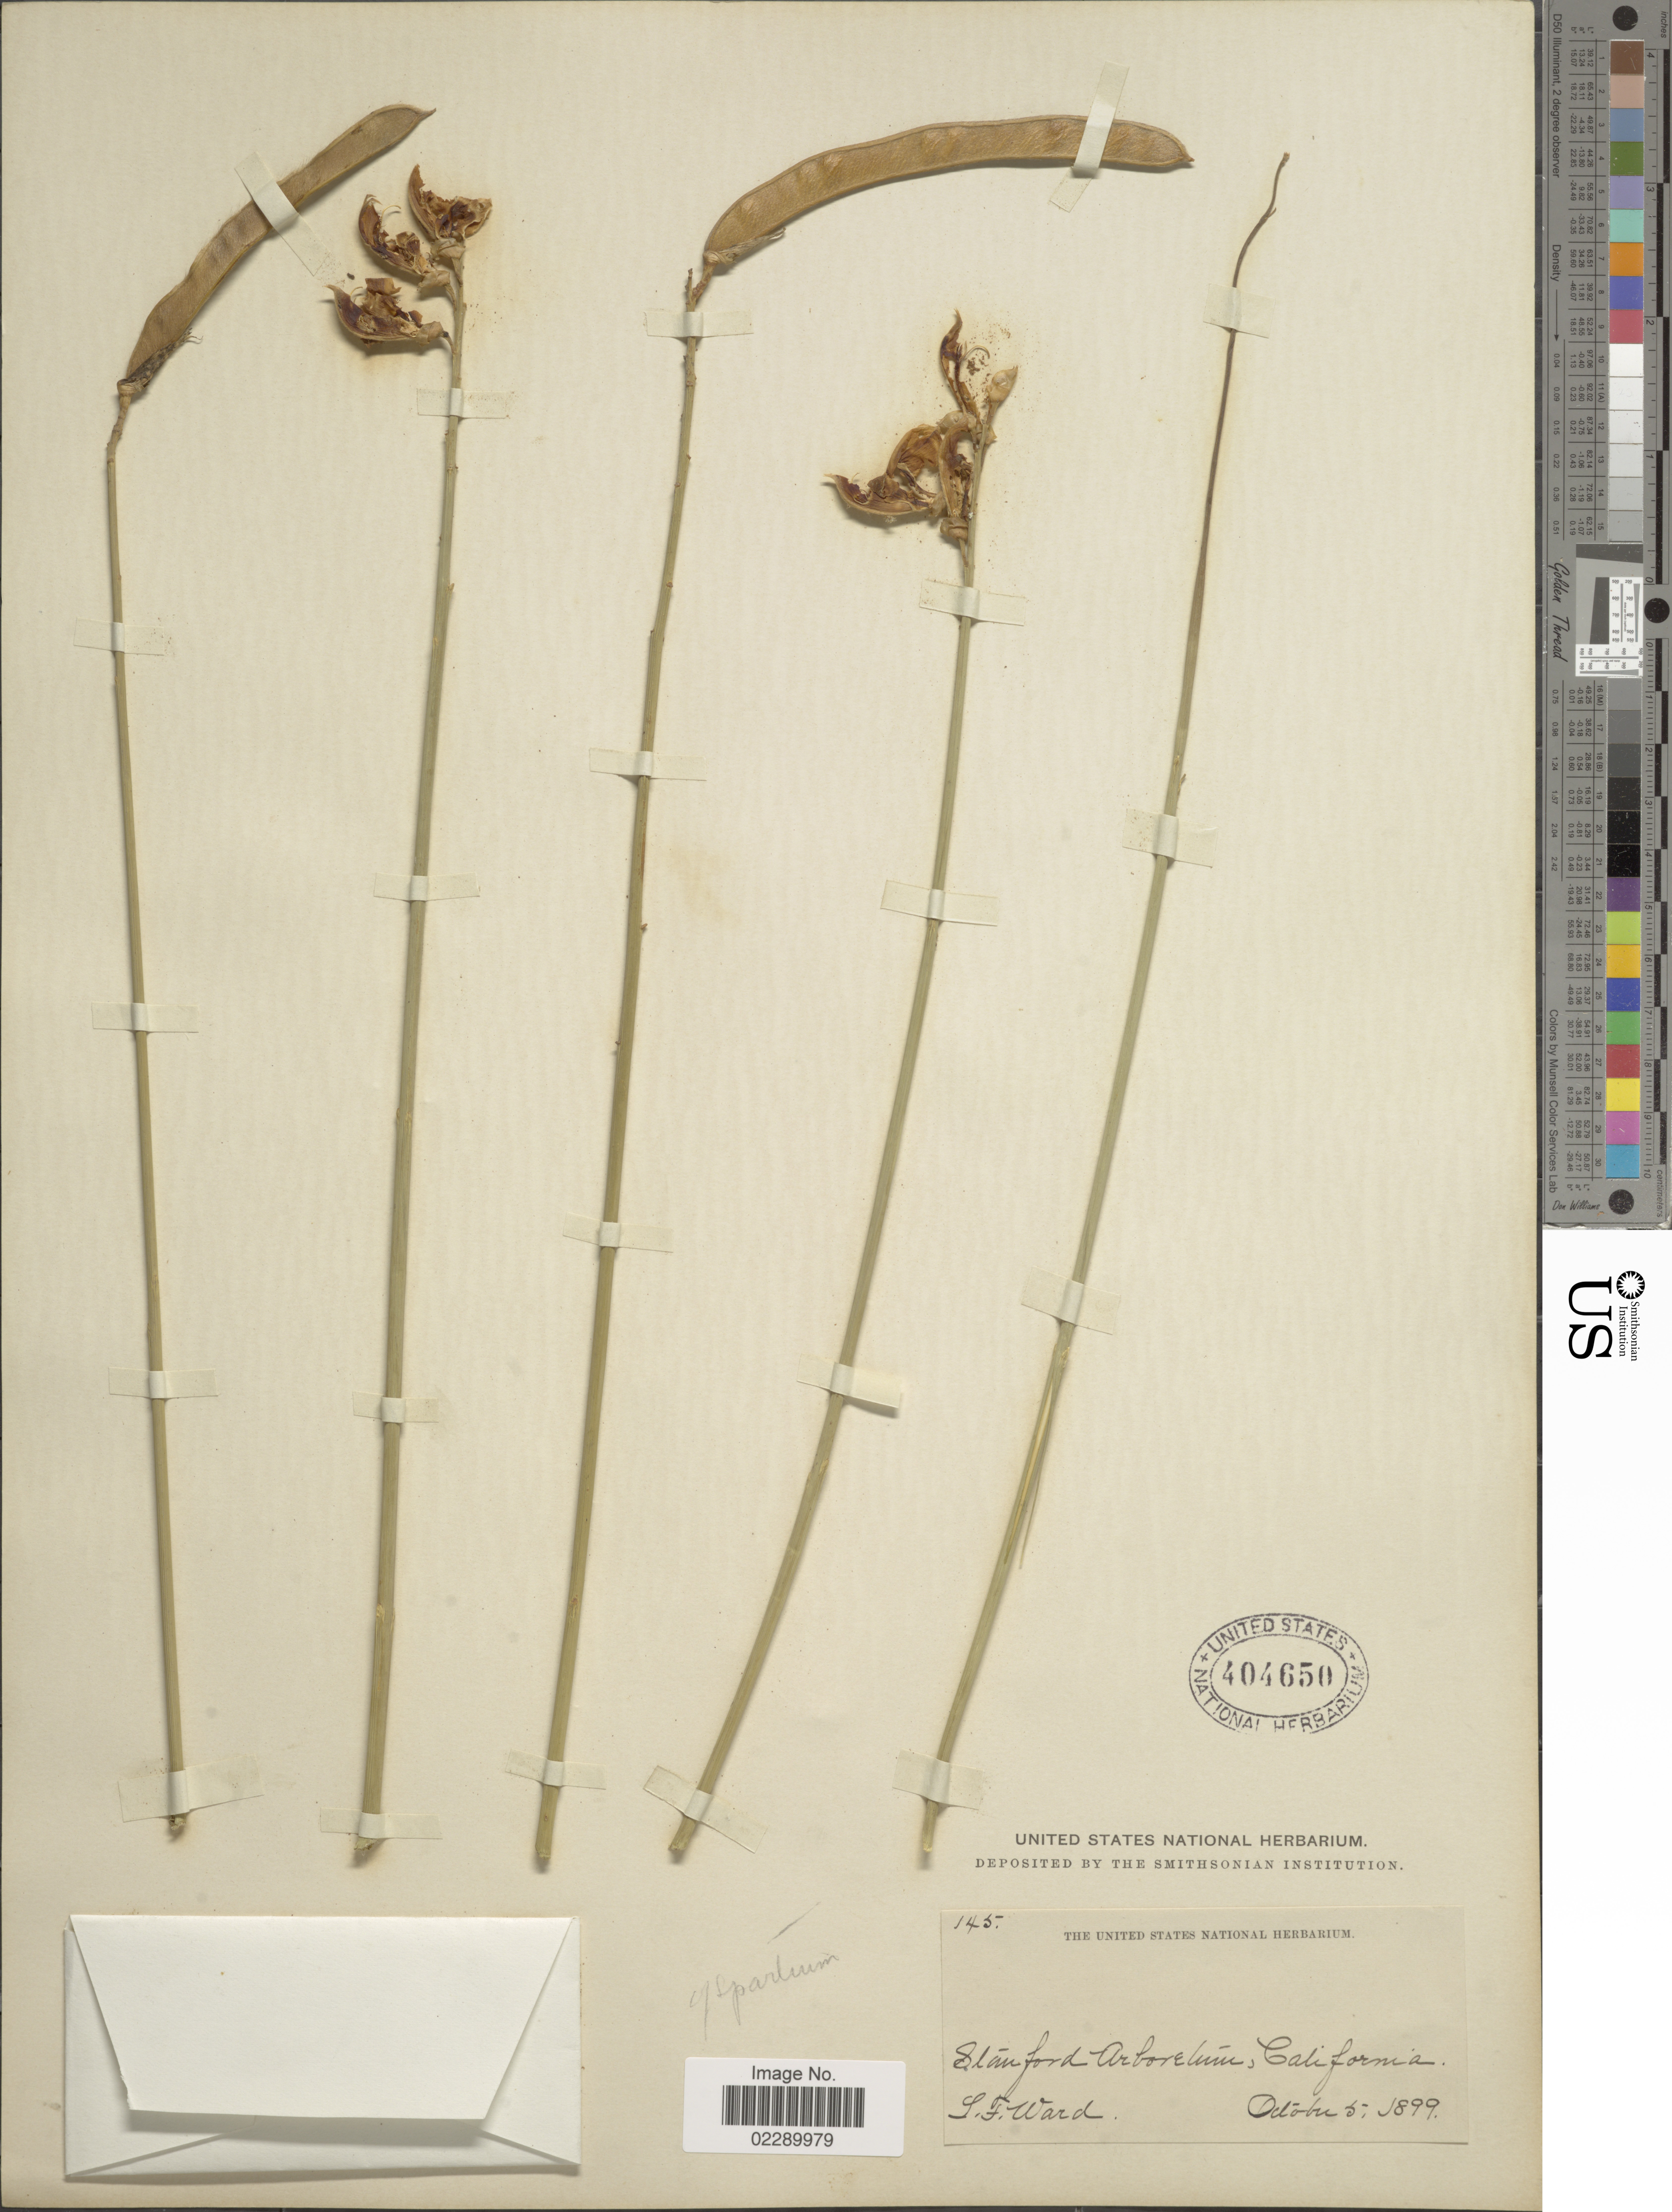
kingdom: Plantae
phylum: Tracheophyta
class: Magnoliopsida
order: Fabales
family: Fabaceae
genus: Spartium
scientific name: Spartium junceum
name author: L.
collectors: L. Ward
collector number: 145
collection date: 1899-10-05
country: United States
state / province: California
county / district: Santa Clara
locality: Stanford Arboretum, California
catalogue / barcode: US 404650